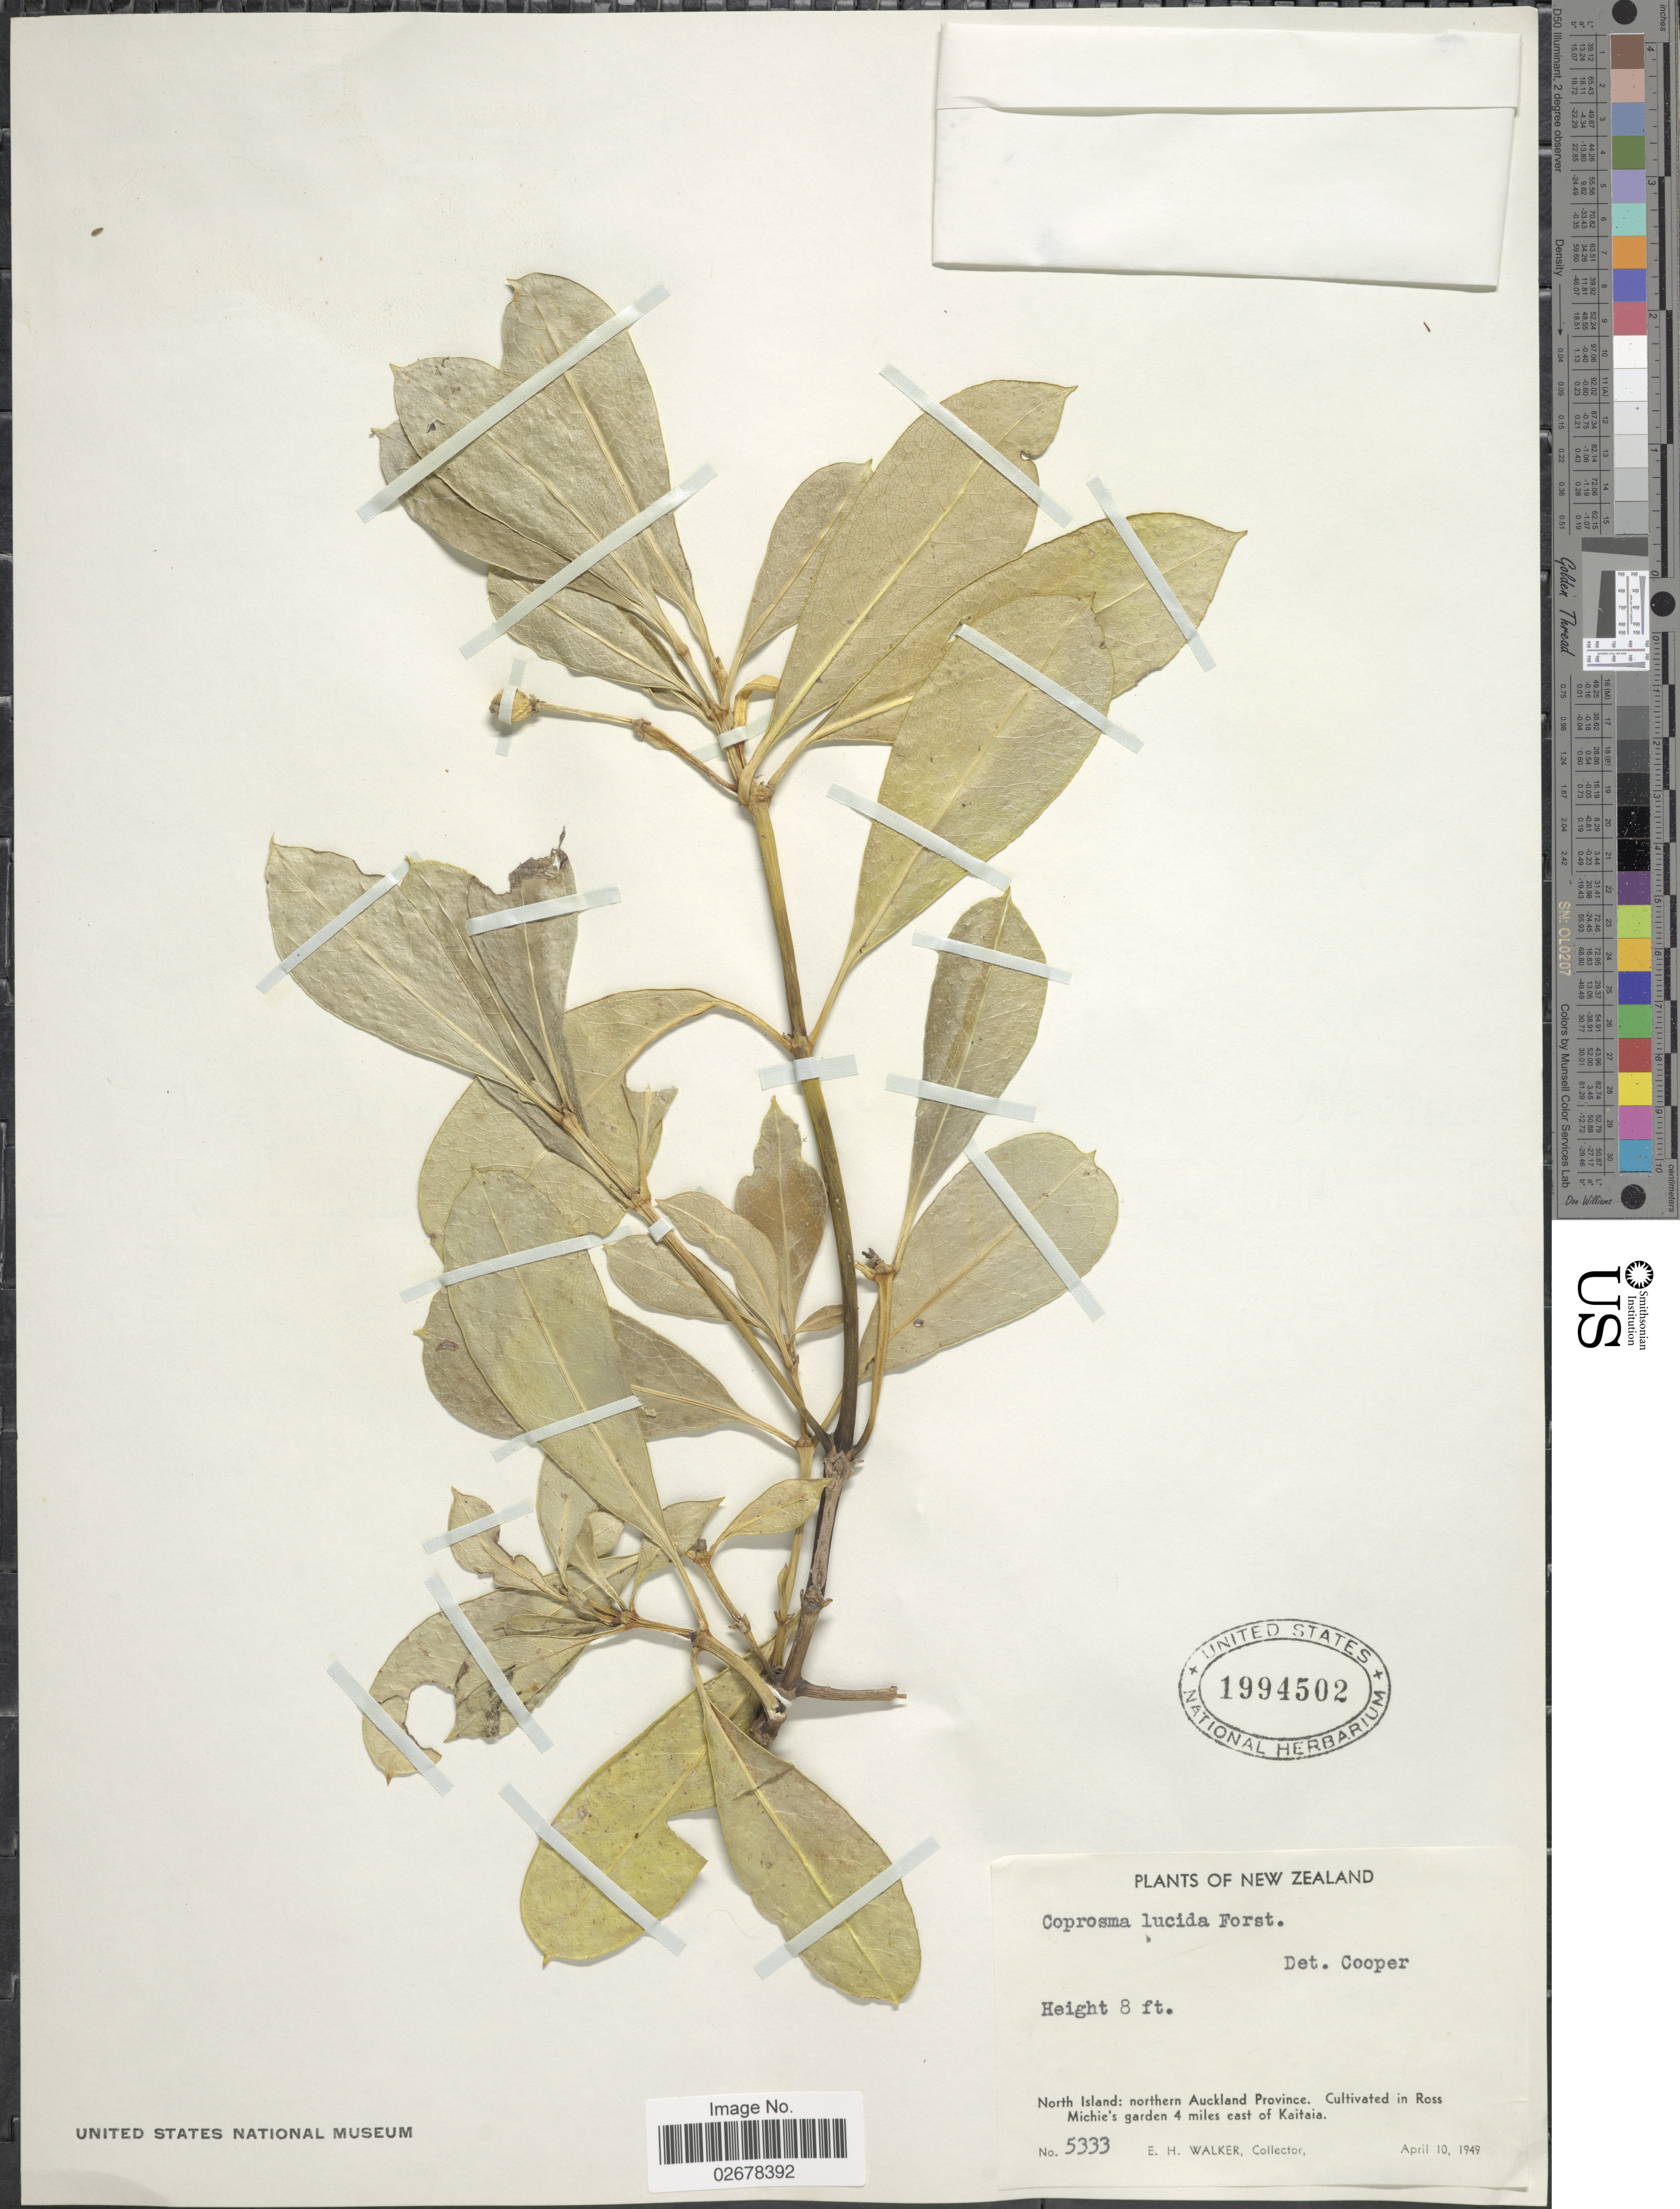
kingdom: Plantae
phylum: Tracheophyta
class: Magnoliopsida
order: Gentianales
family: Rubiaceae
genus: Coprosma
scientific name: Coprosma lucida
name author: J.R. Forst. & G. Forst.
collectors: E. H. Walker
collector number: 5333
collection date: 1949-04-10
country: New Zealand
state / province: Auckland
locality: North Island: northern Auckland, cultivated in Ross Michie's garden 4 miles east of Kaitaia.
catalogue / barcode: US 1994502